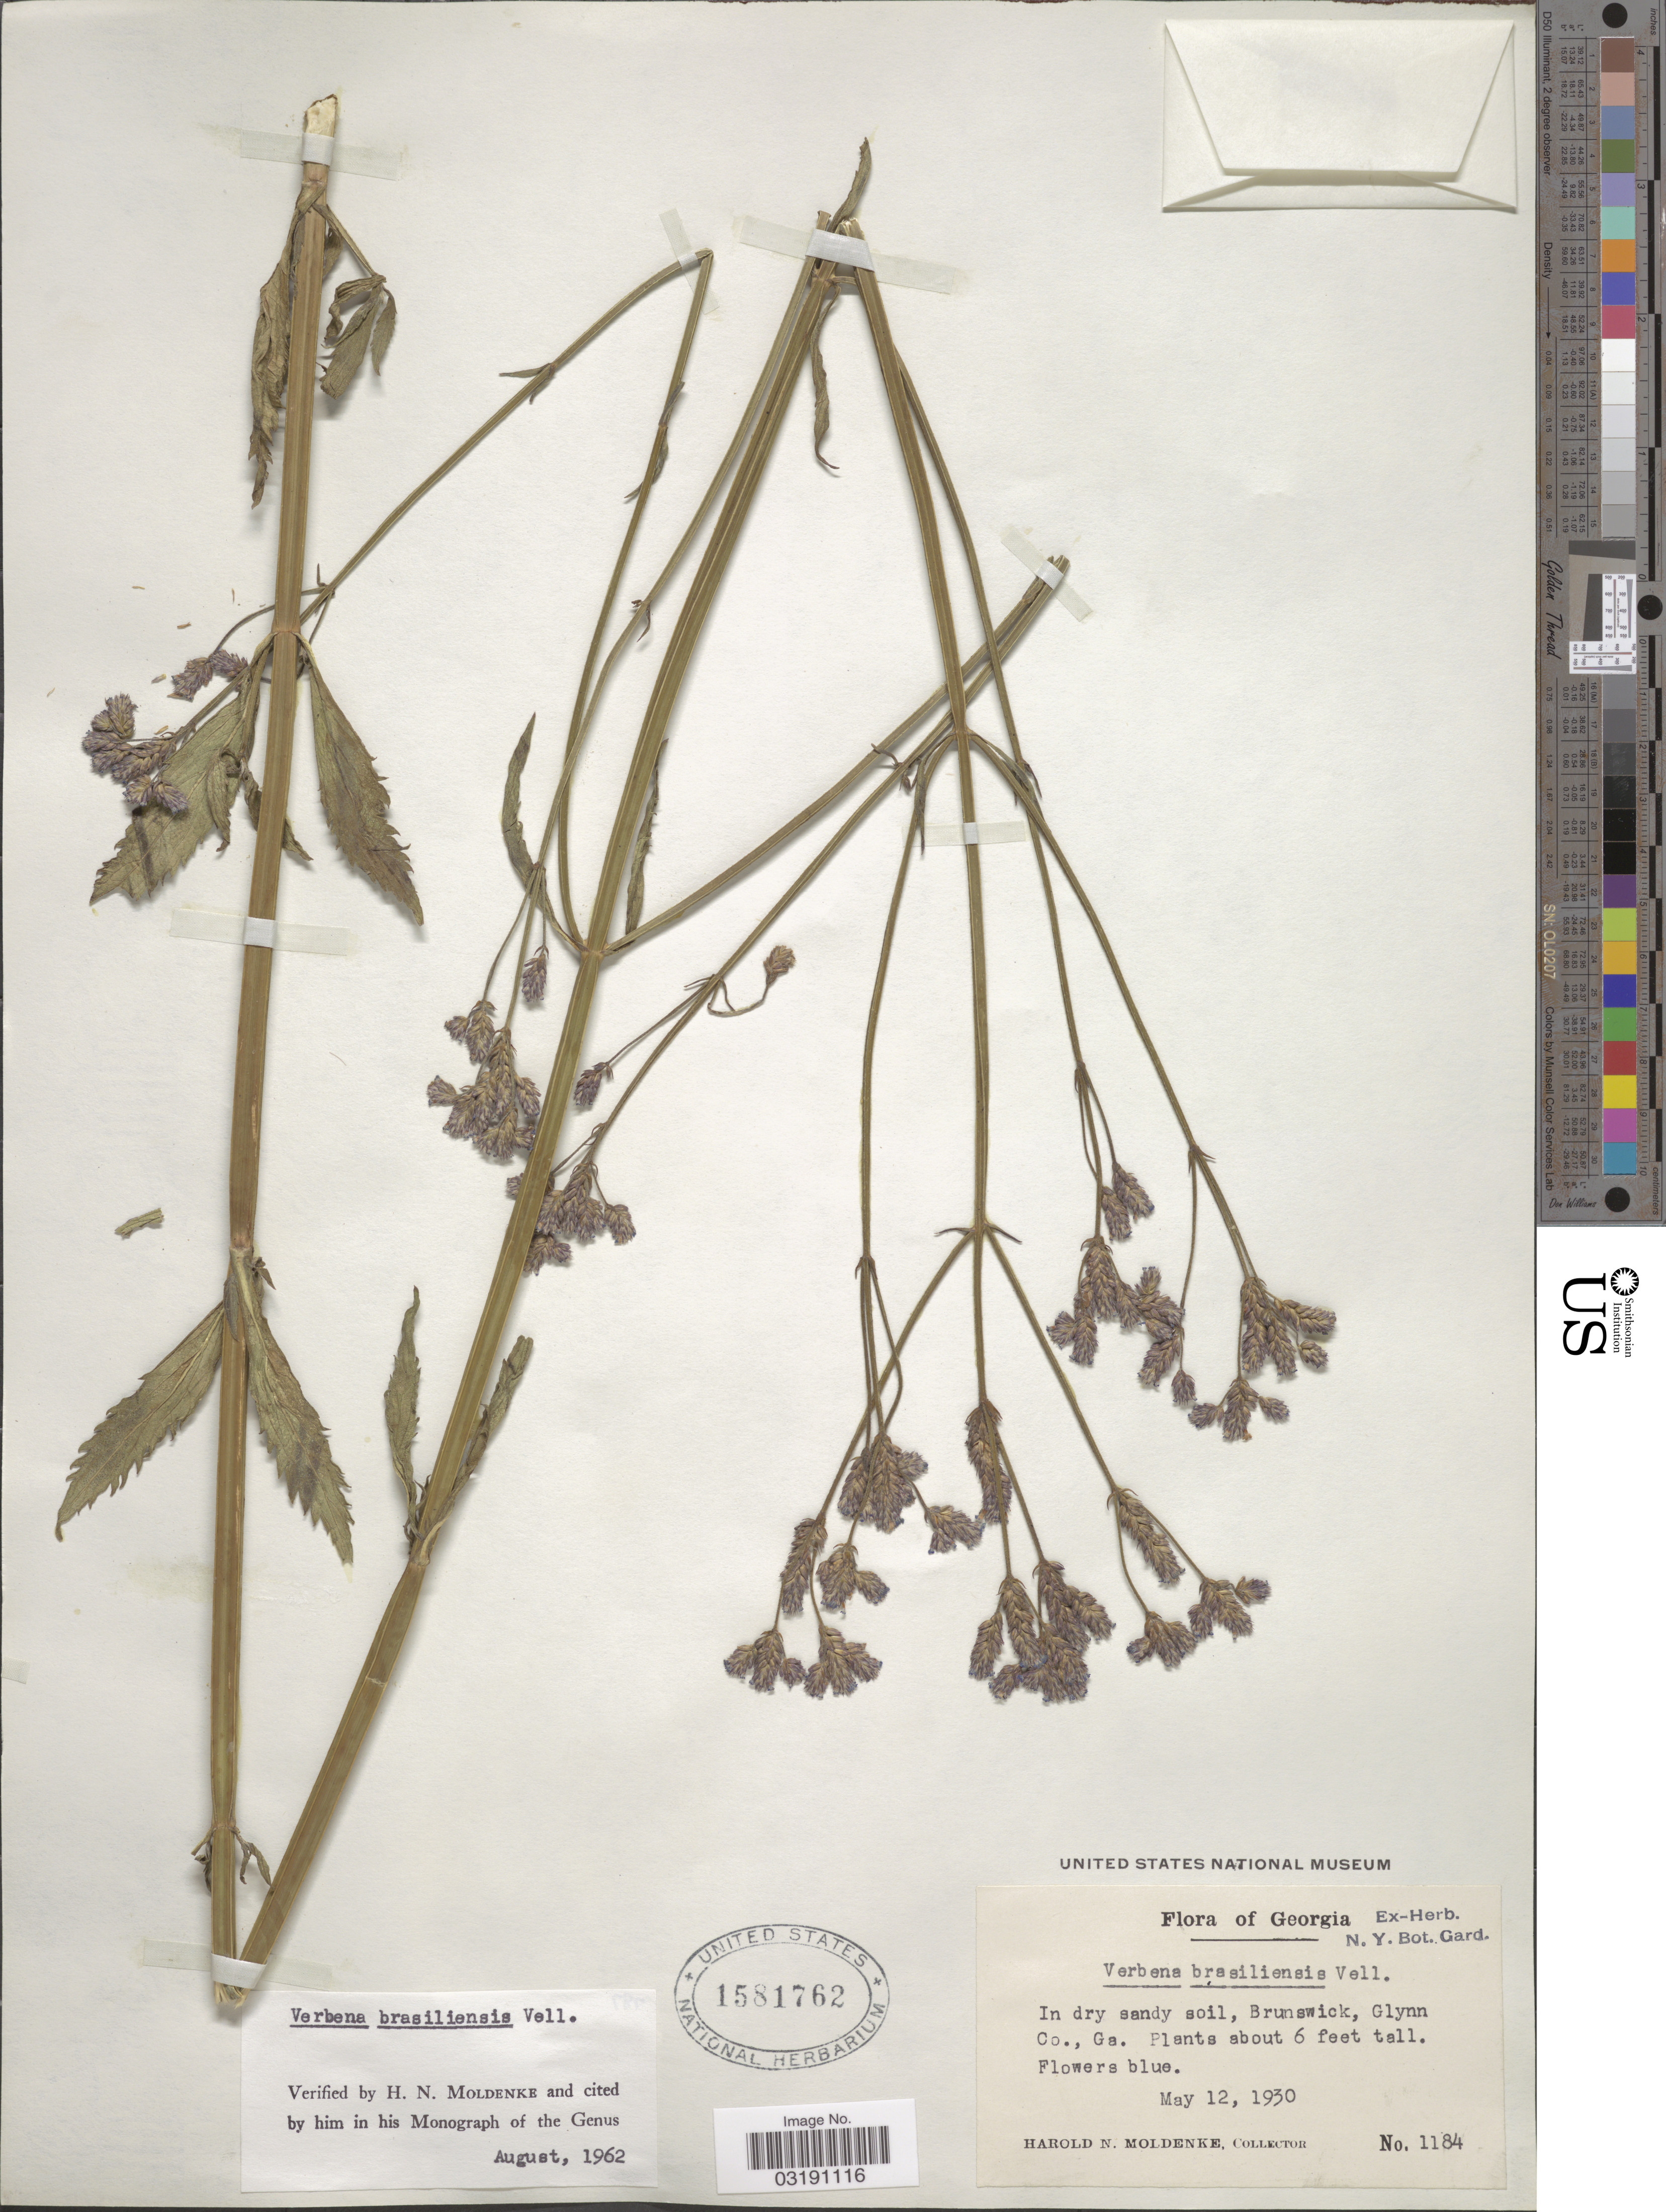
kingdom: Plantae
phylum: Tracheophyta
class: Magnoliopsida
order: Lamiales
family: Verbenaceae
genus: Verbena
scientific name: Verbena brasiliensis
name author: Vell.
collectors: H. N. Moldenke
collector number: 1184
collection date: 1930-05-12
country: United States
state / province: Georgia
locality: Brunswick, Glynn Co.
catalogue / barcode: US 1581762